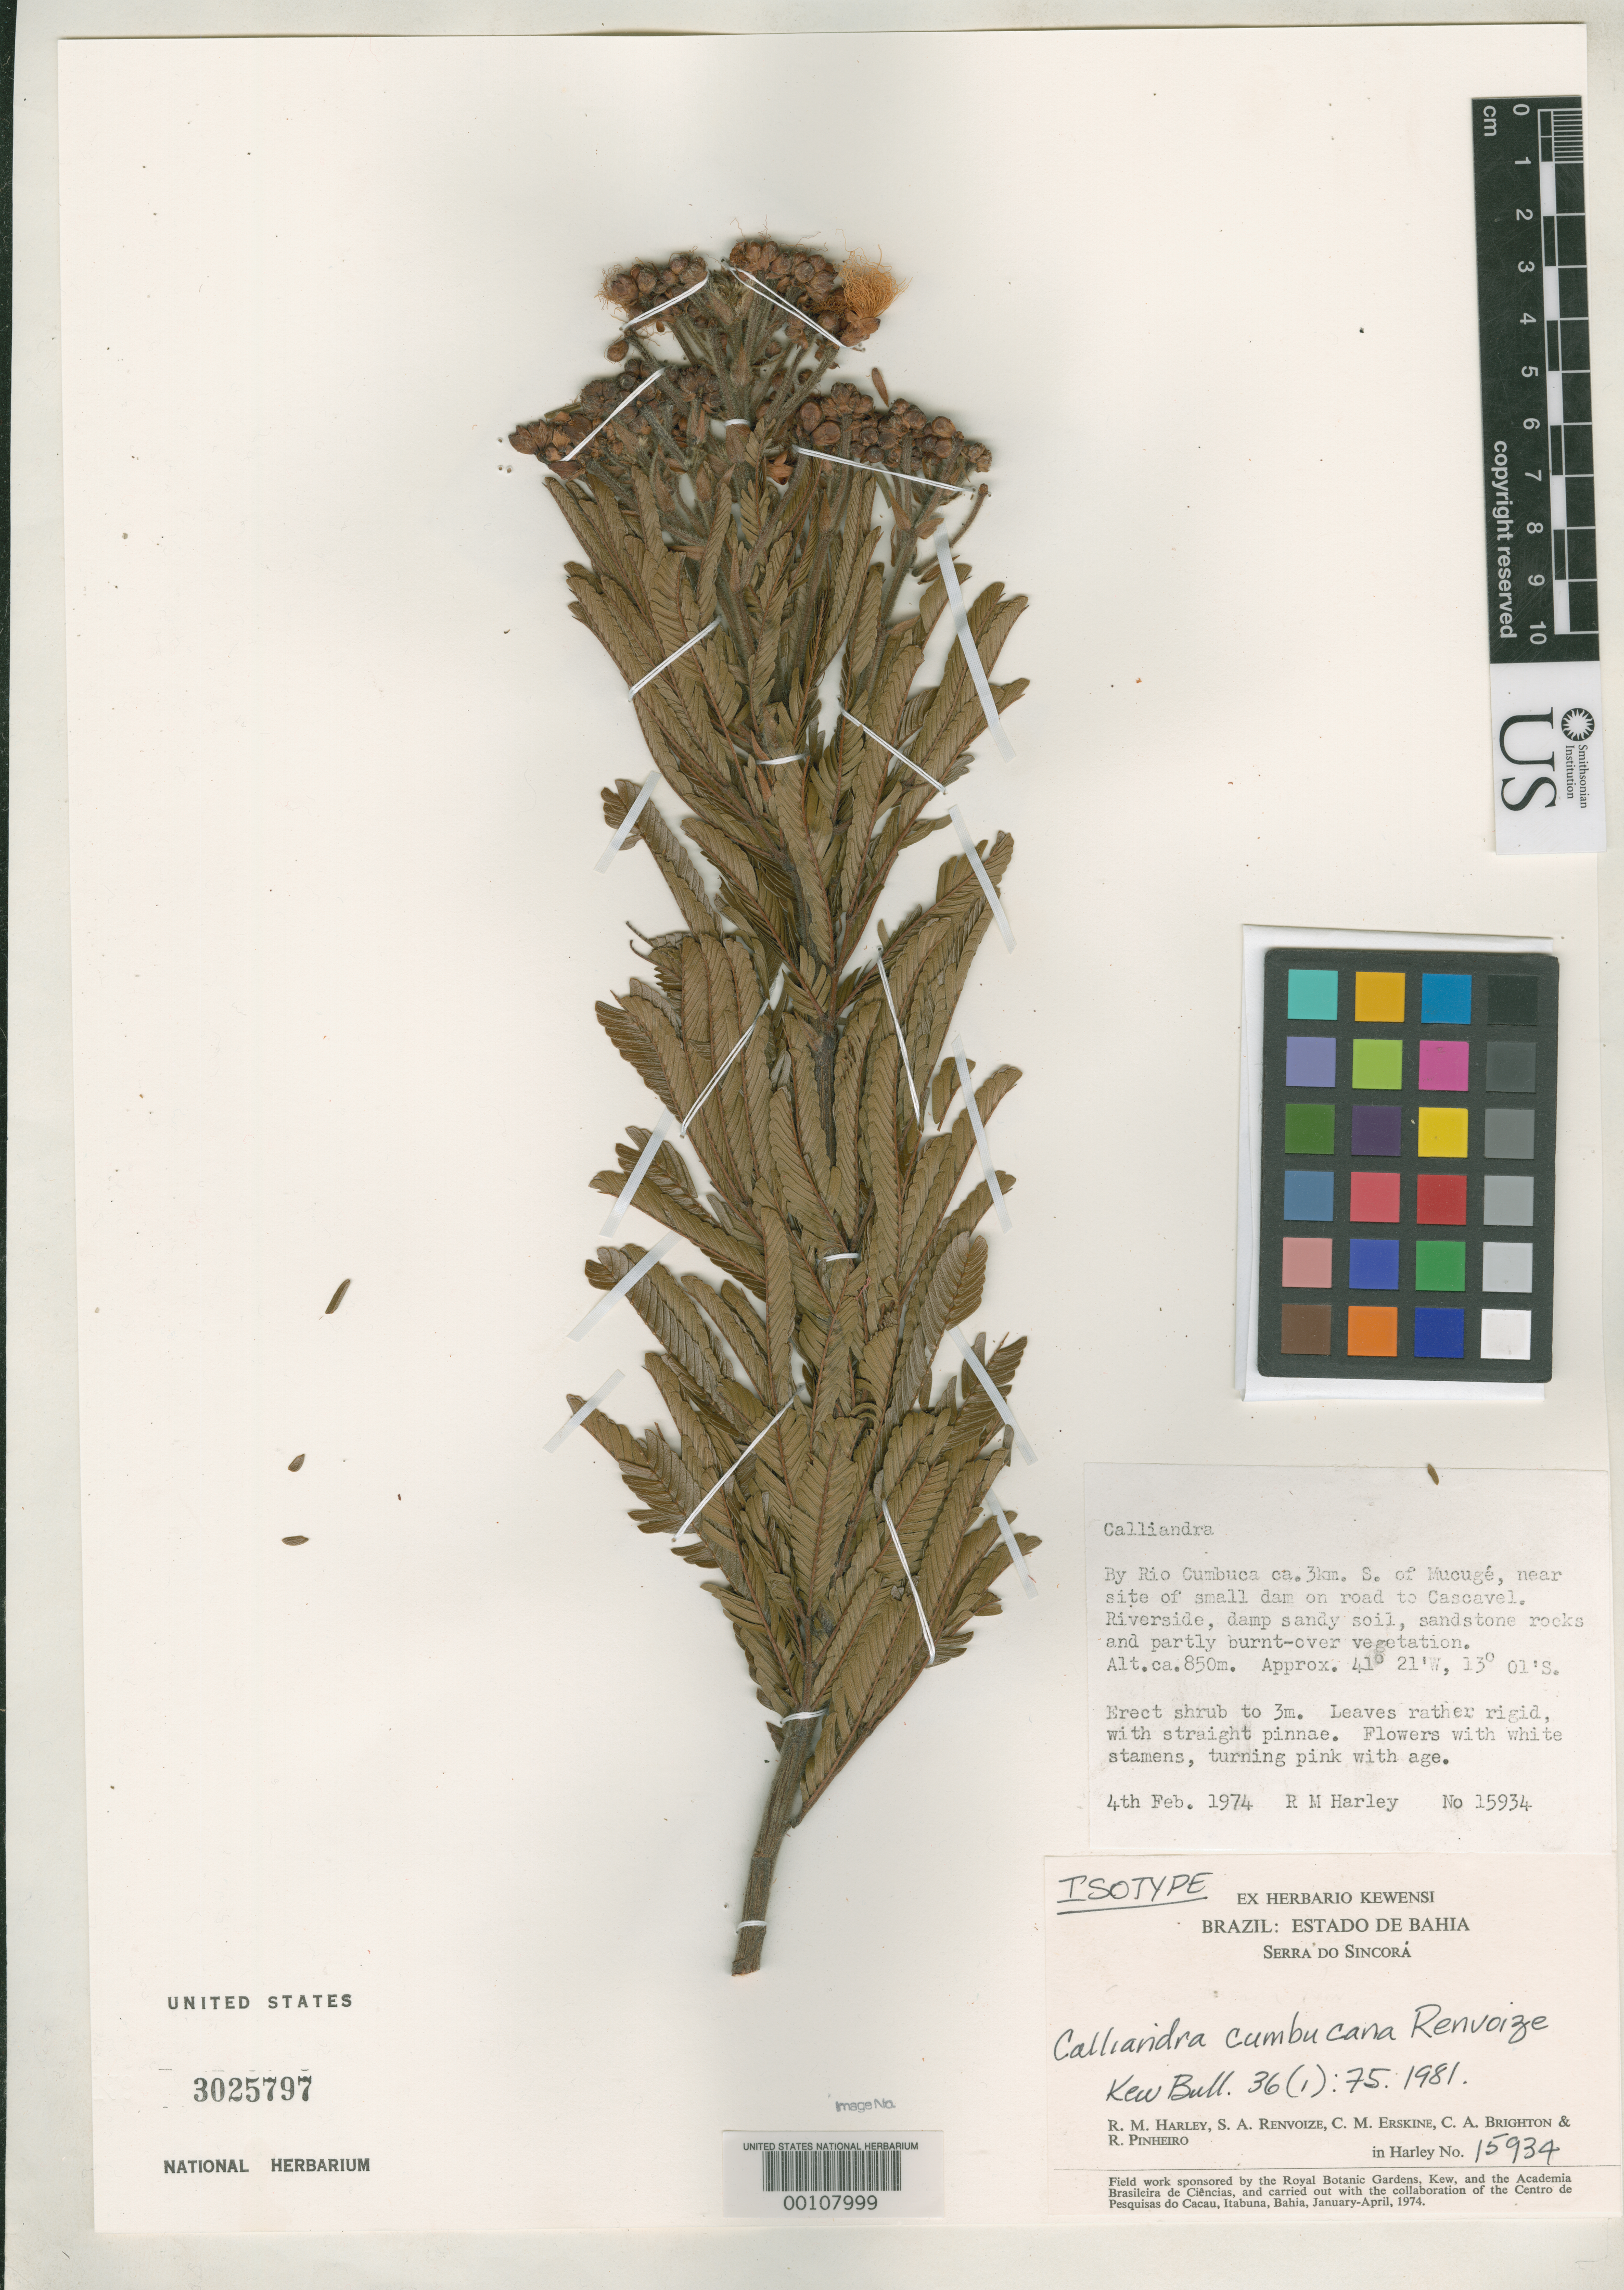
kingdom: Plantae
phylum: Tracheophyta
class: Magnoliopsida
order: Fabales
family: Fabaceae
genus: Calliandra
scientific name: Calliandra cumbucana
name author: Renvoize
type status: Isotype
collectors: R. M. Harley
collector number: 15934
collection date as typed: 04 Feb 1974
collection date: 1974-02-04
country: Brazil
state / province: Bahia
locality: Serra do Sincora, by Rio Cumbuca, ca. 3 km S of Mucuge.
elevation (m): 850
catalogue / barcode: US 3025797